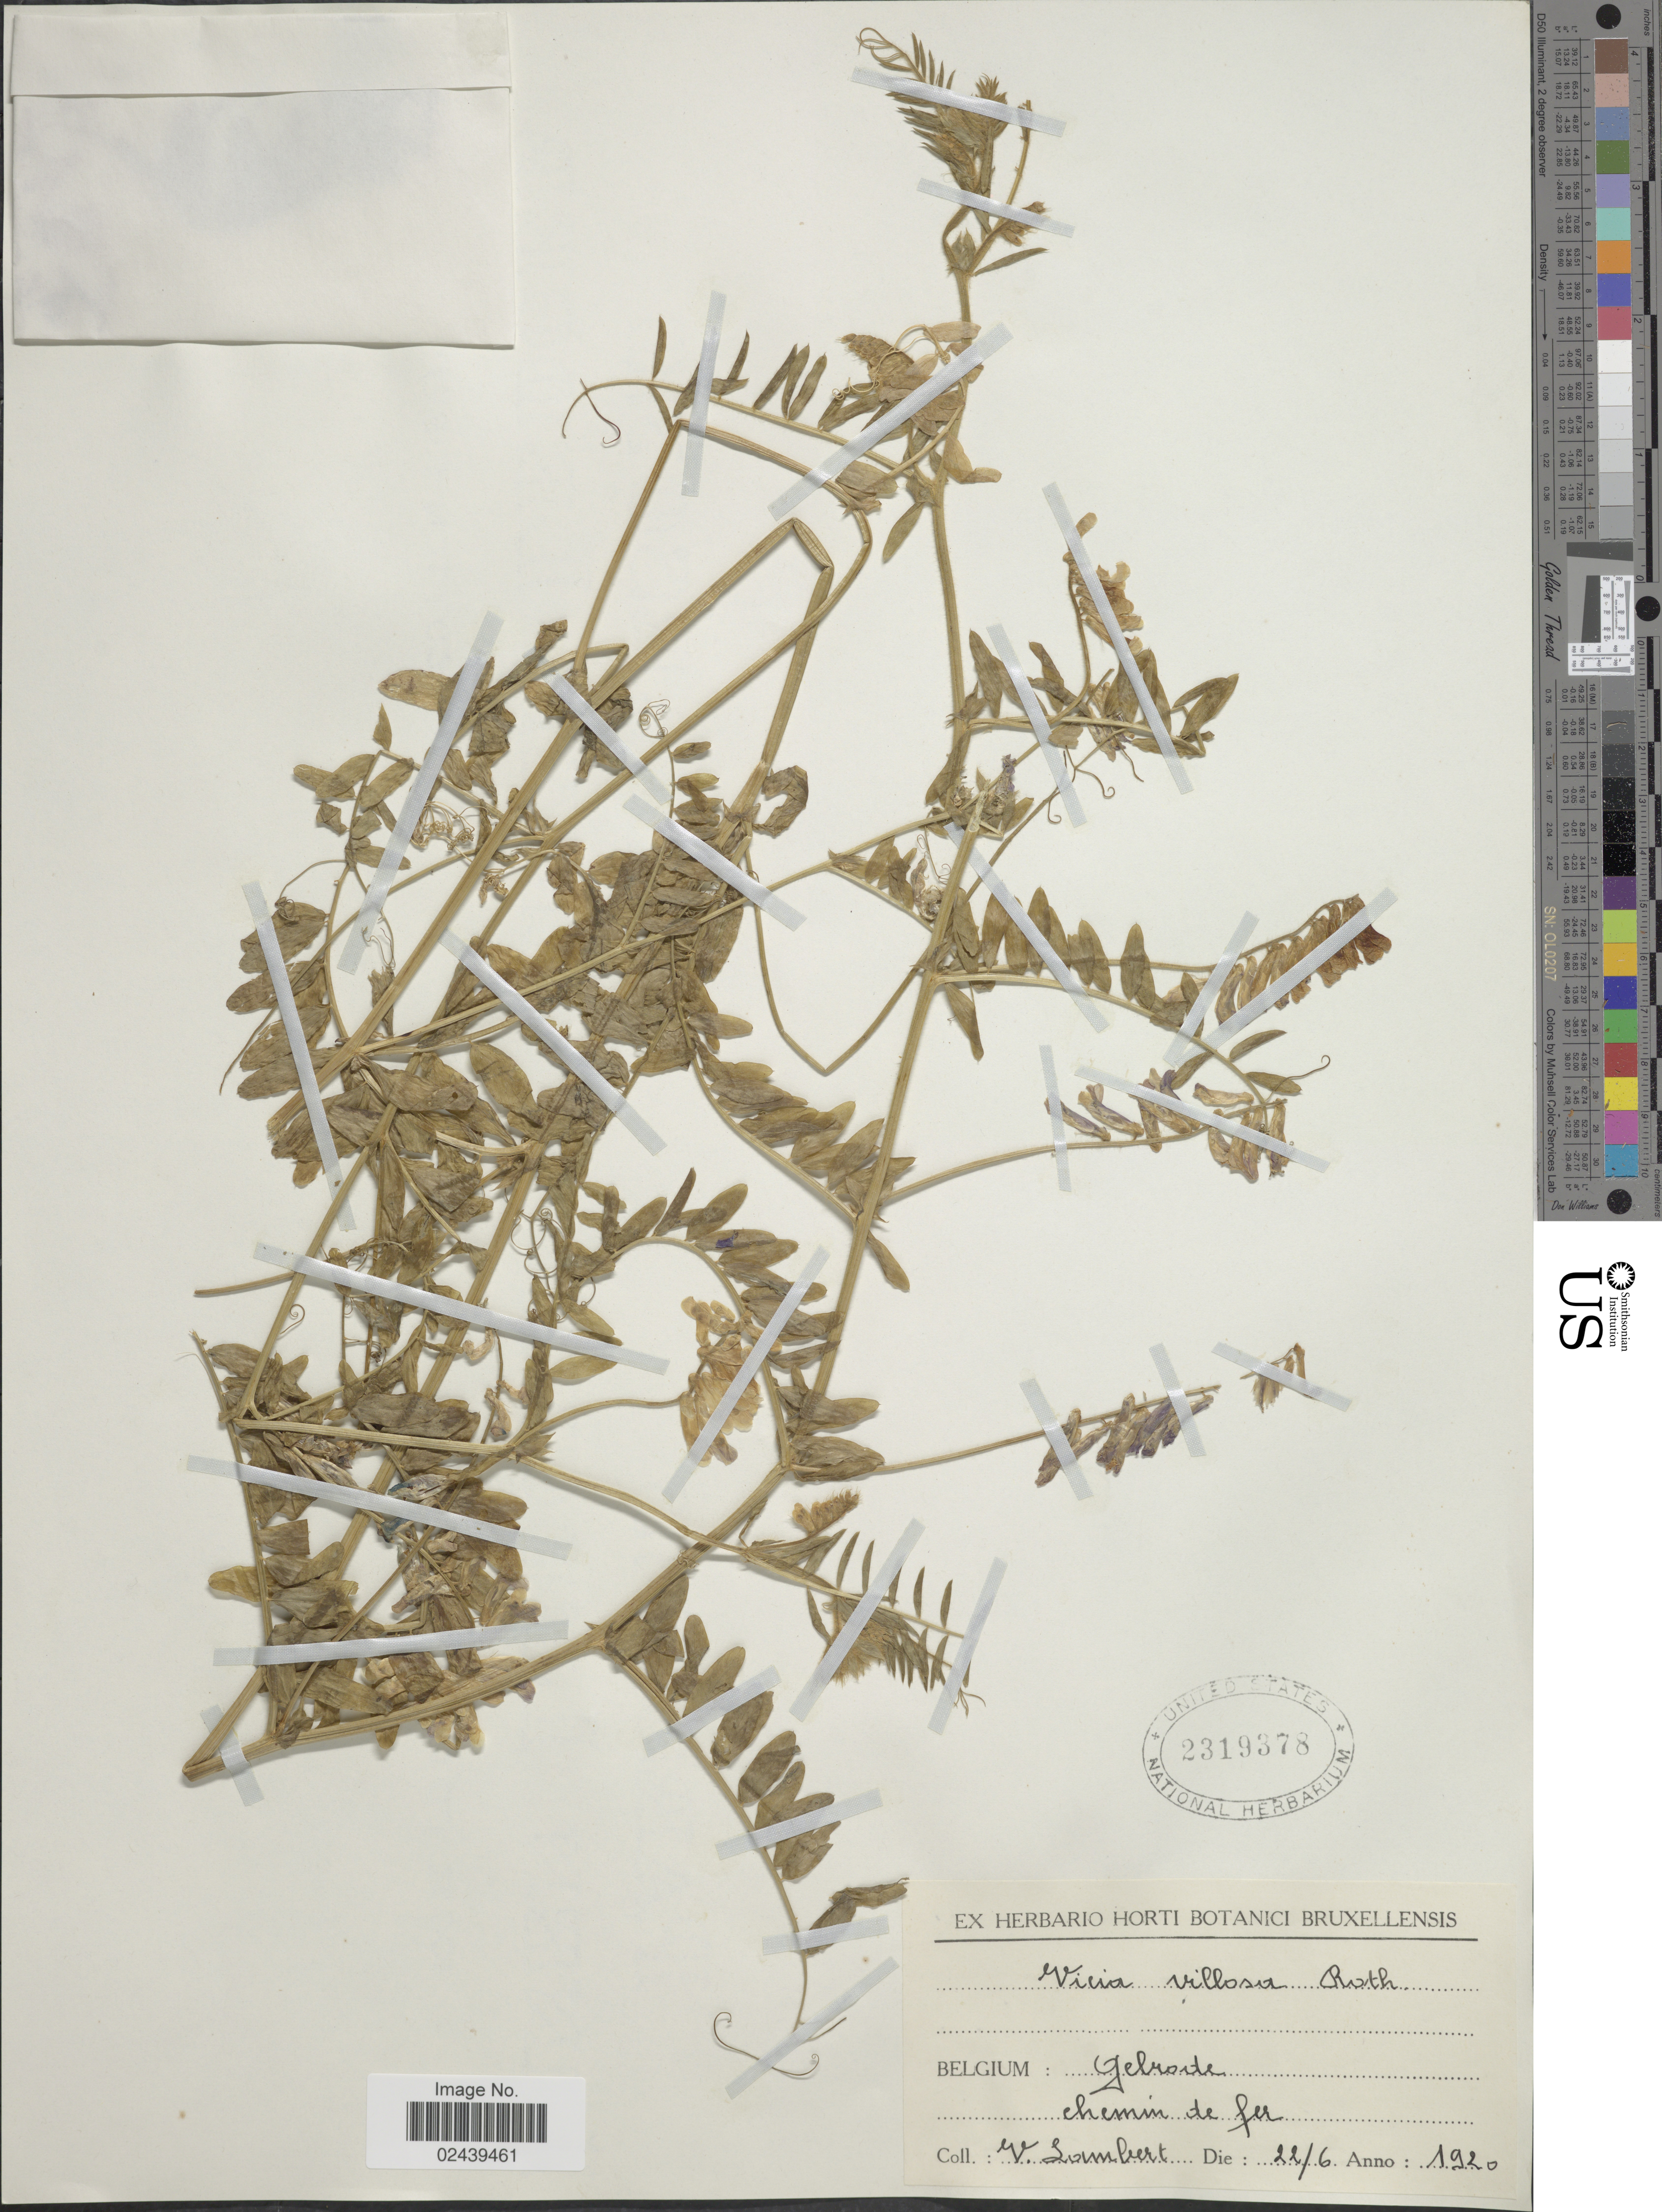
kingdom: Plantae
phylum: Tracheophyta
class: Magnoliopsida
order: Fabales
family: Fabaceae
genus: Vicia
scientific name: Vicia villosa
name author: Roth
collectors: V. Lambert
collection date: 1920-06-22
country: Belgium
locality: Belgium: Gelroite chemin de fer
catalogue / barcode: US 2319378